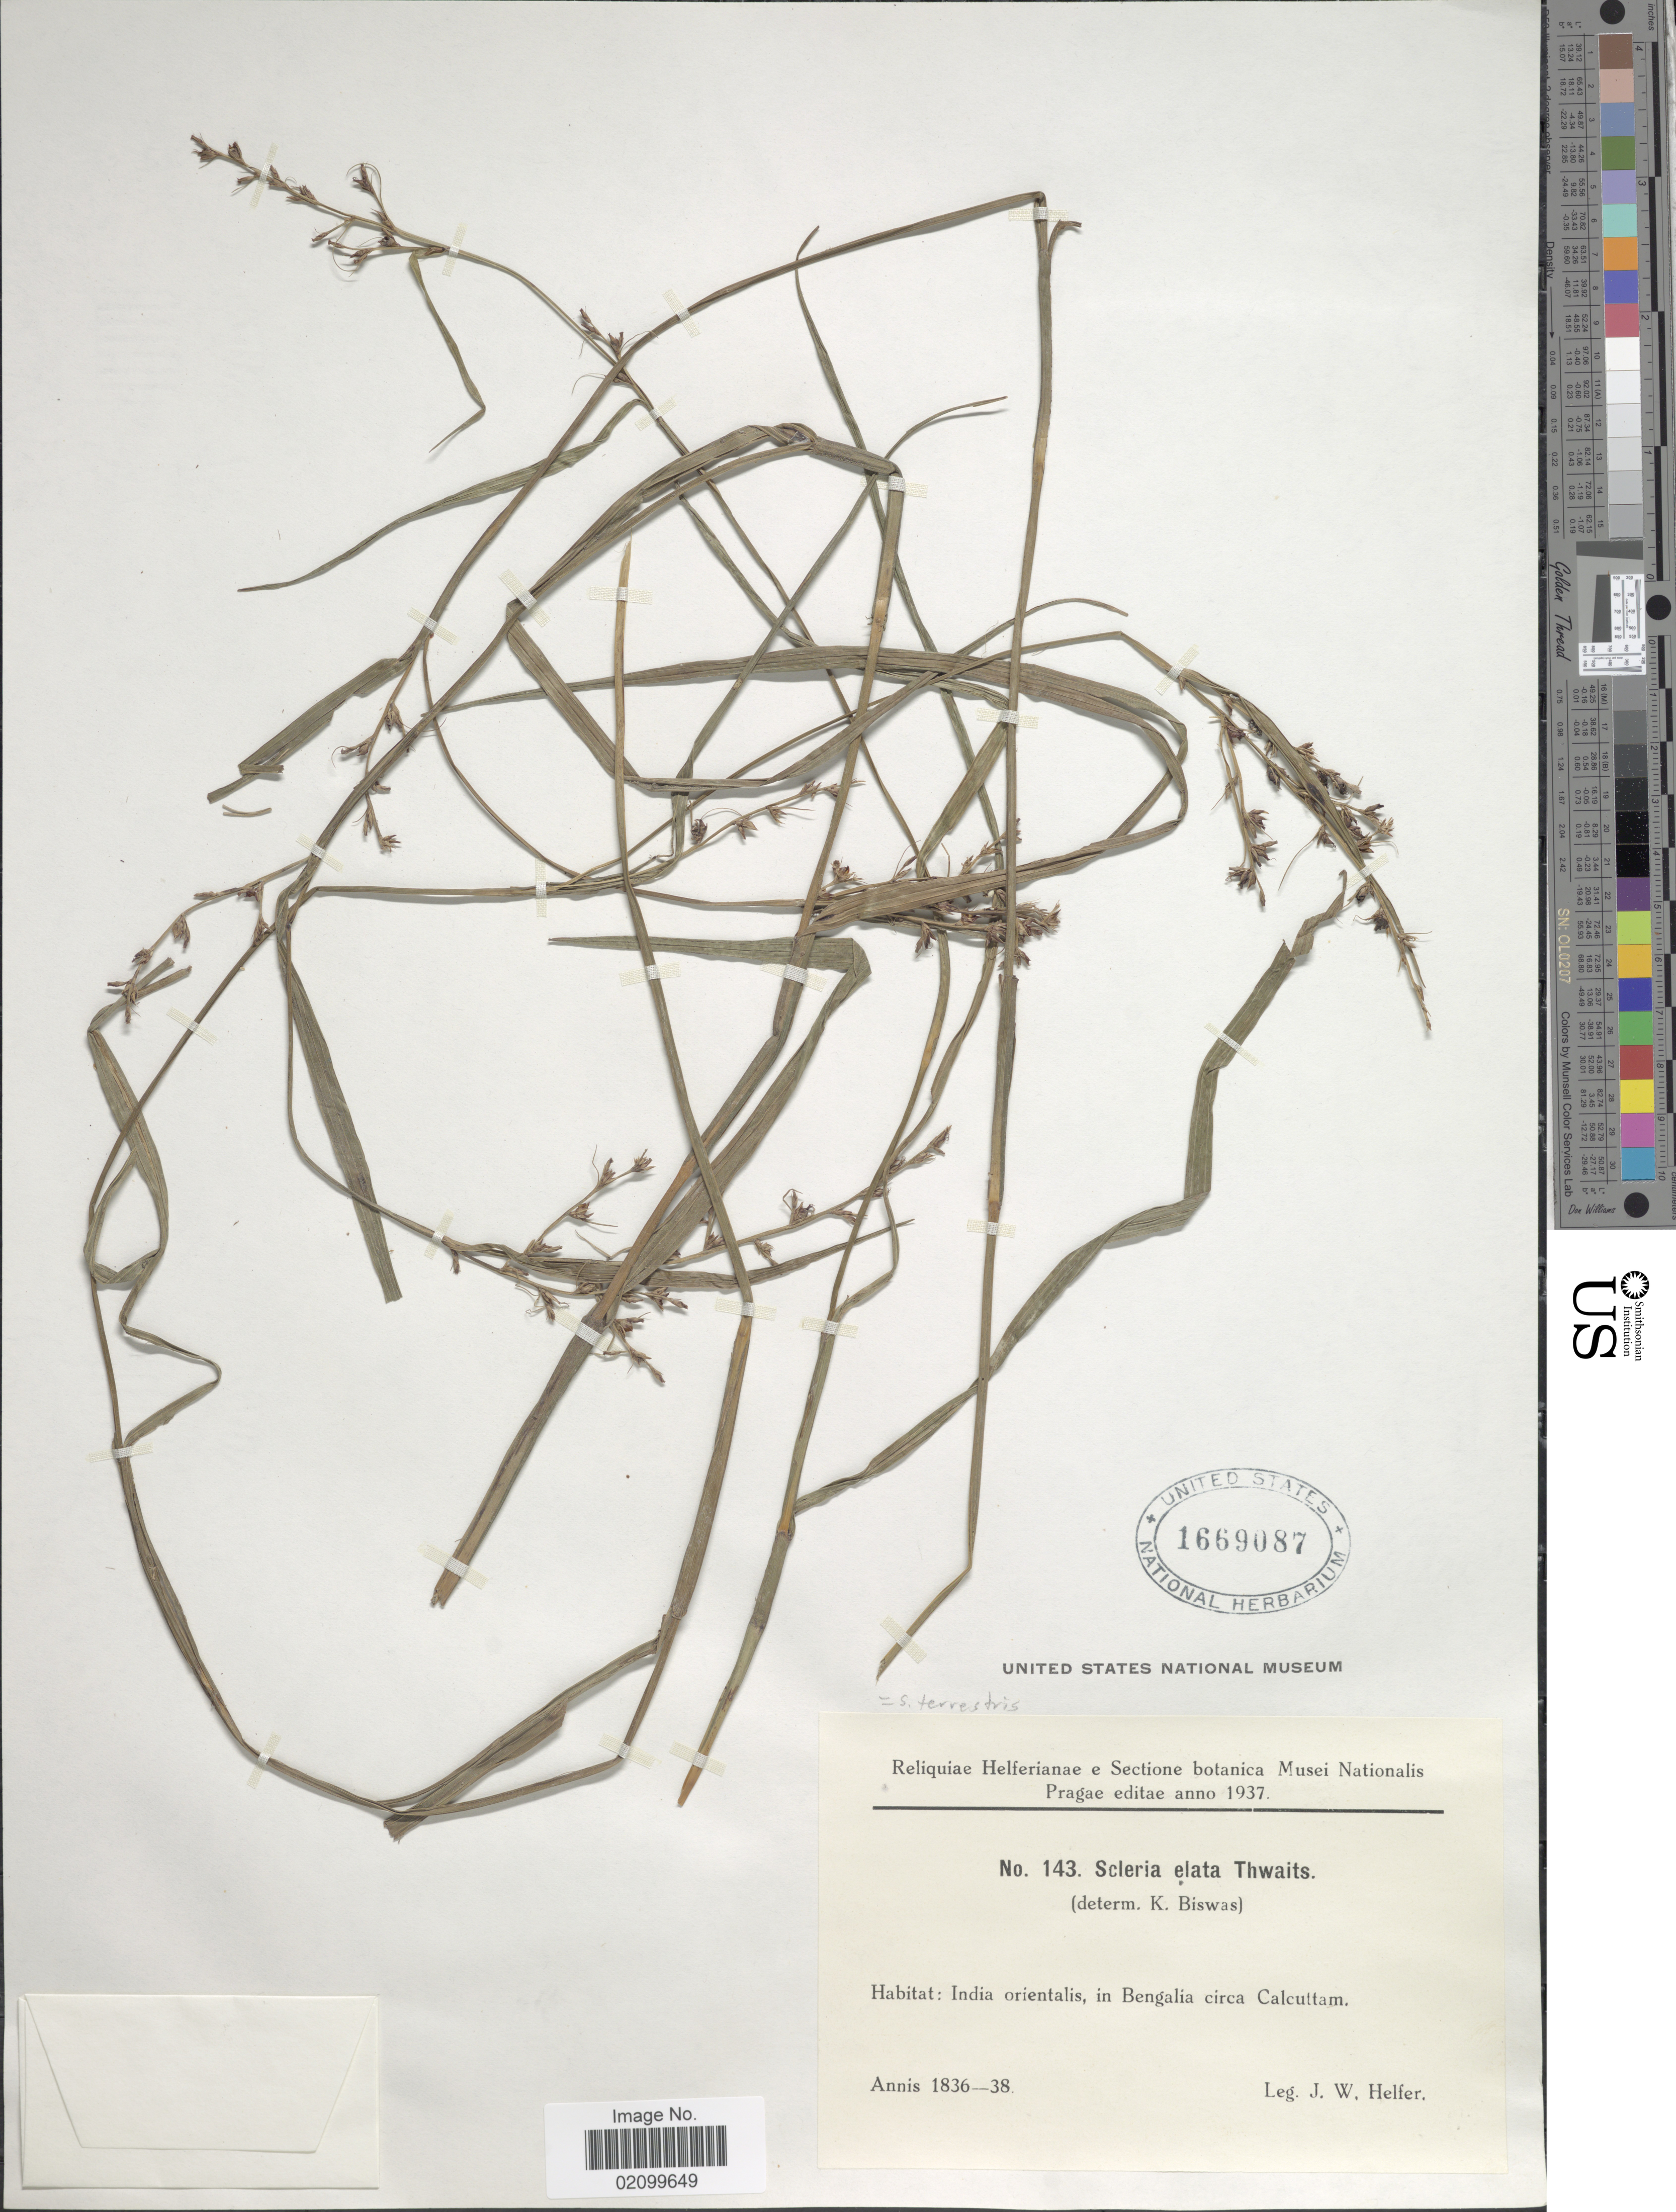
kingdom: Plantae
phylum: Tracheophyta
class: Liliopsida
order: Poales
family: Cyperaceae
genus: Scleria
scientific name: Scleria terrestris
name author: (L.) Fassett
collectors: J. W. Helfer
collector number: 143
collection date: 1836/1838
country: India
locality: India orientalis, Bengalia circa Calcuttam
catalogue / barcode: US 1669087